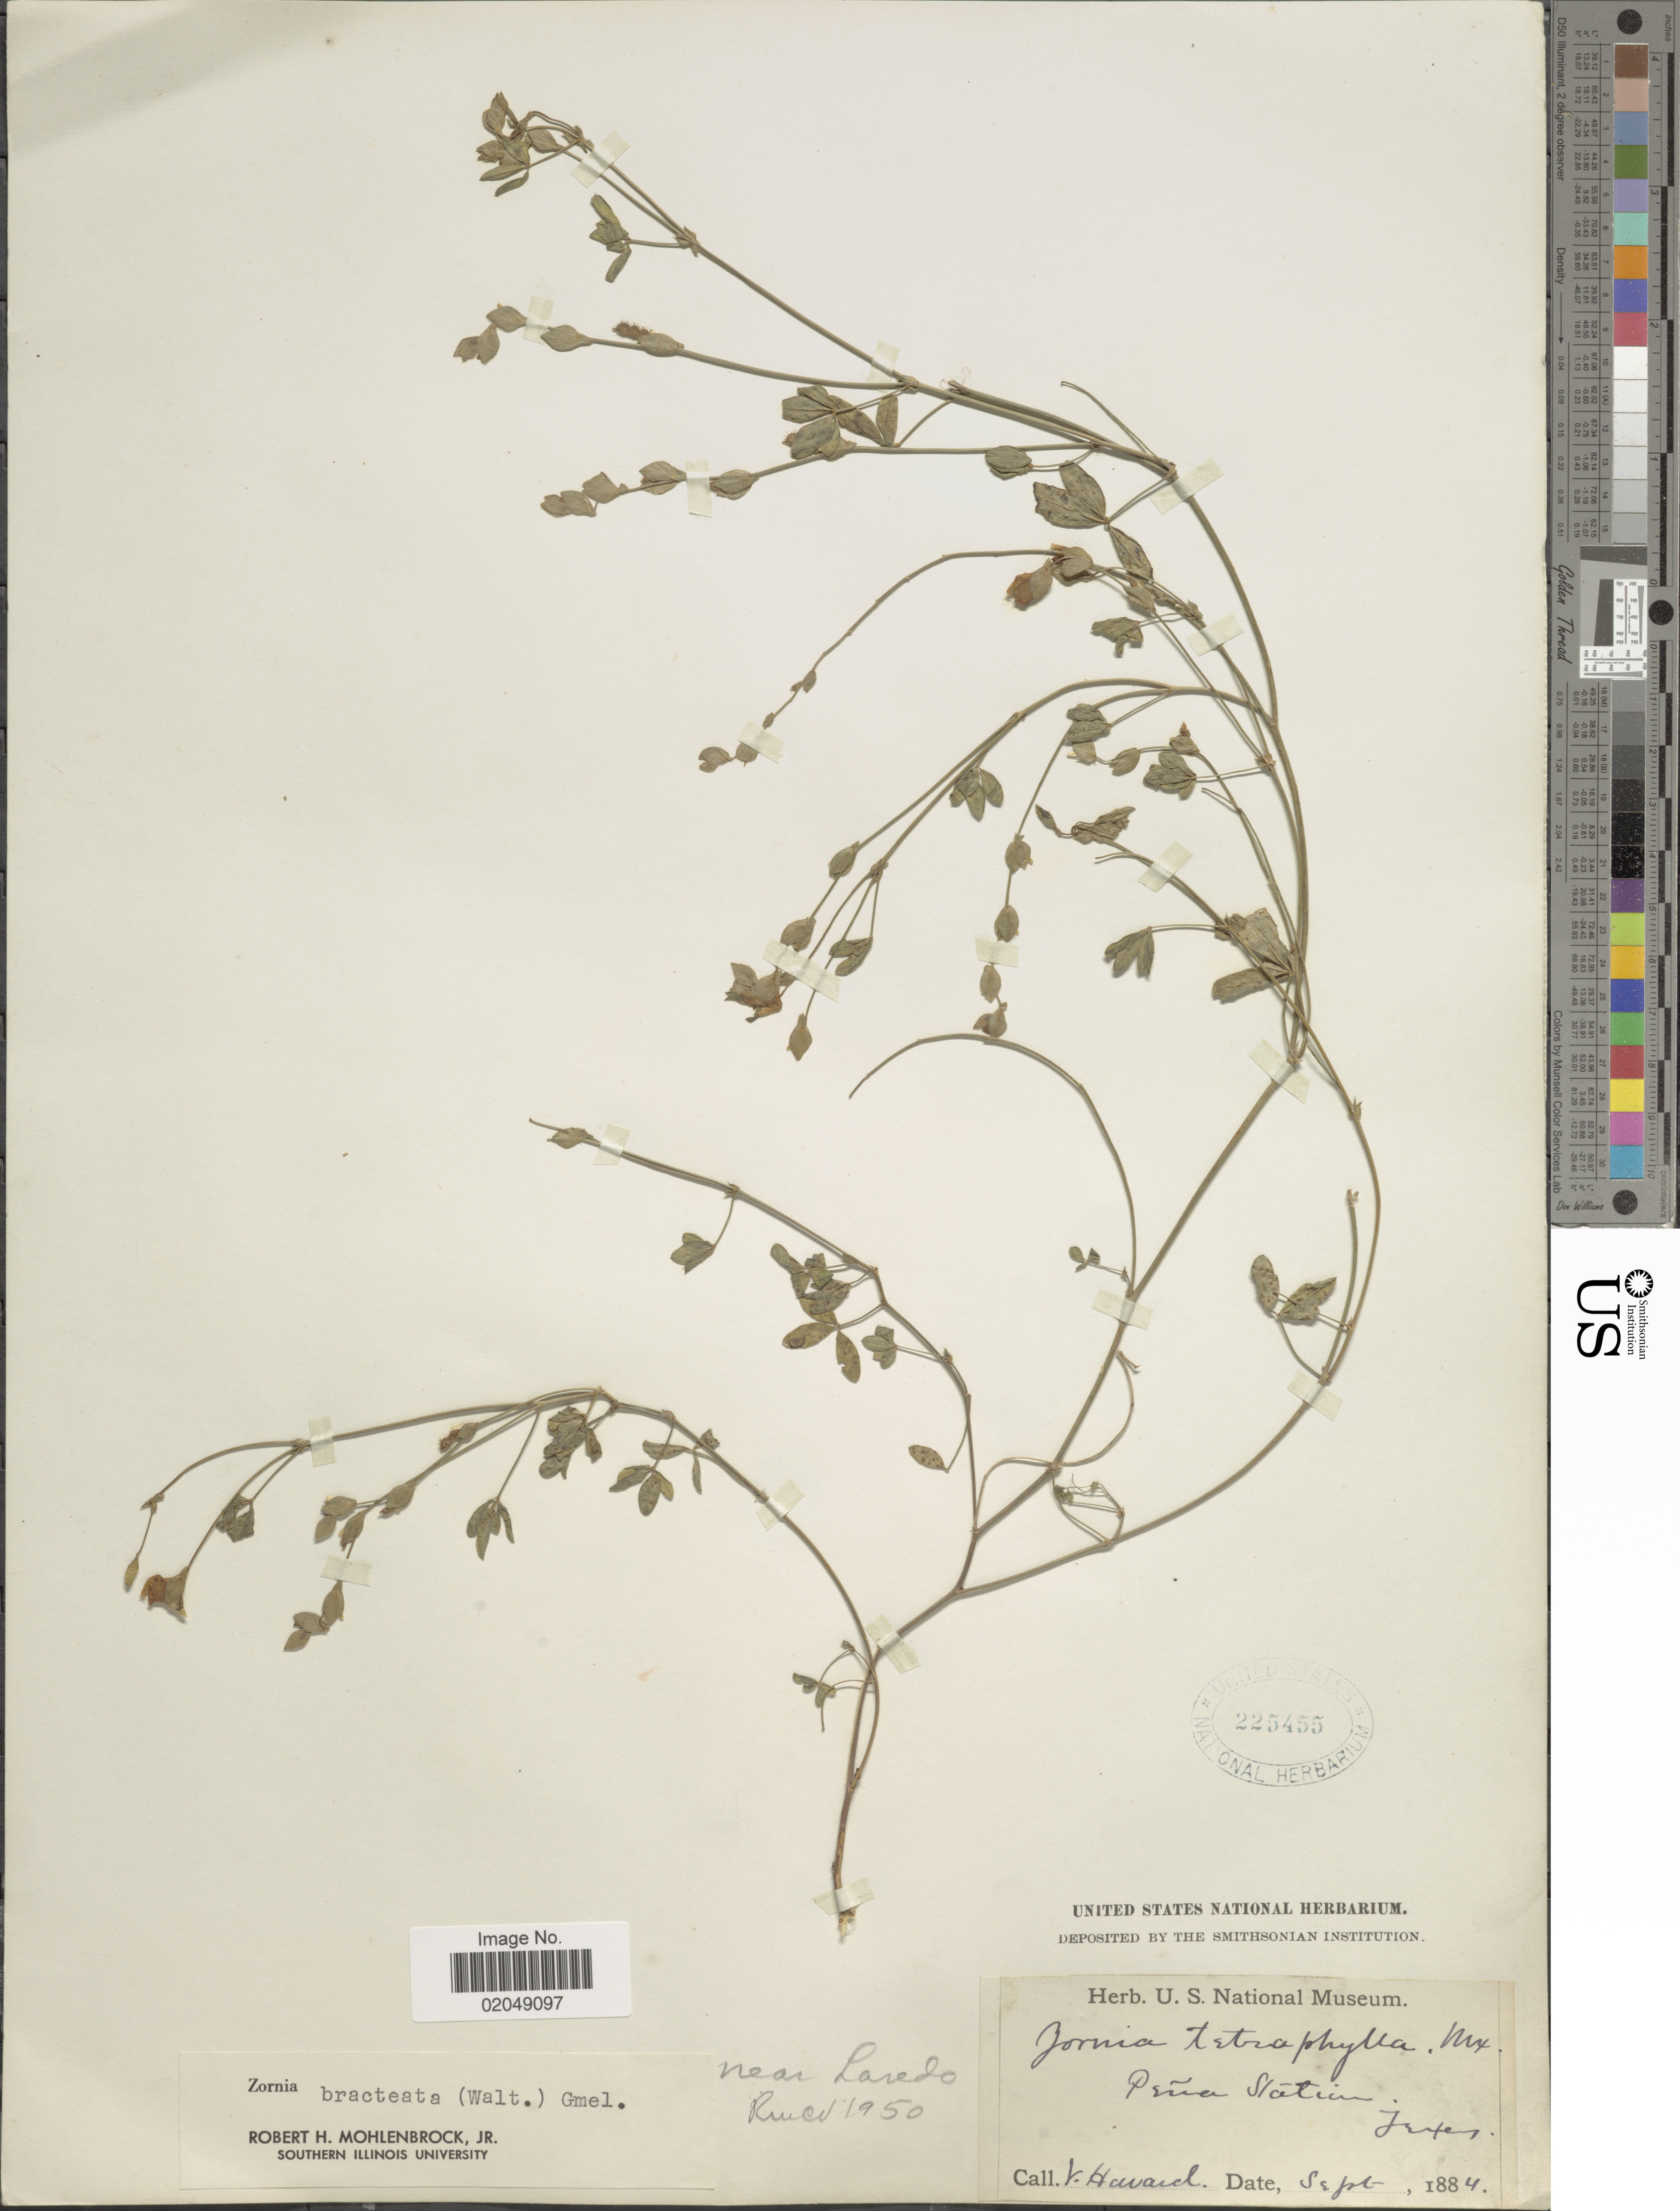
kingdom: Plantae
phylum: Tracheophyta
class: Magnoliopsida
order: Fabales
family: Fabaceae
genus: Zornia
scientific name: Zornia bracteata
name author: J.F. Gmel.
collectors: V. Havard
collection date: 1884-09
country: United States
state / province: Texas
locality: Pena Station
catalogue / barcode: US 225455